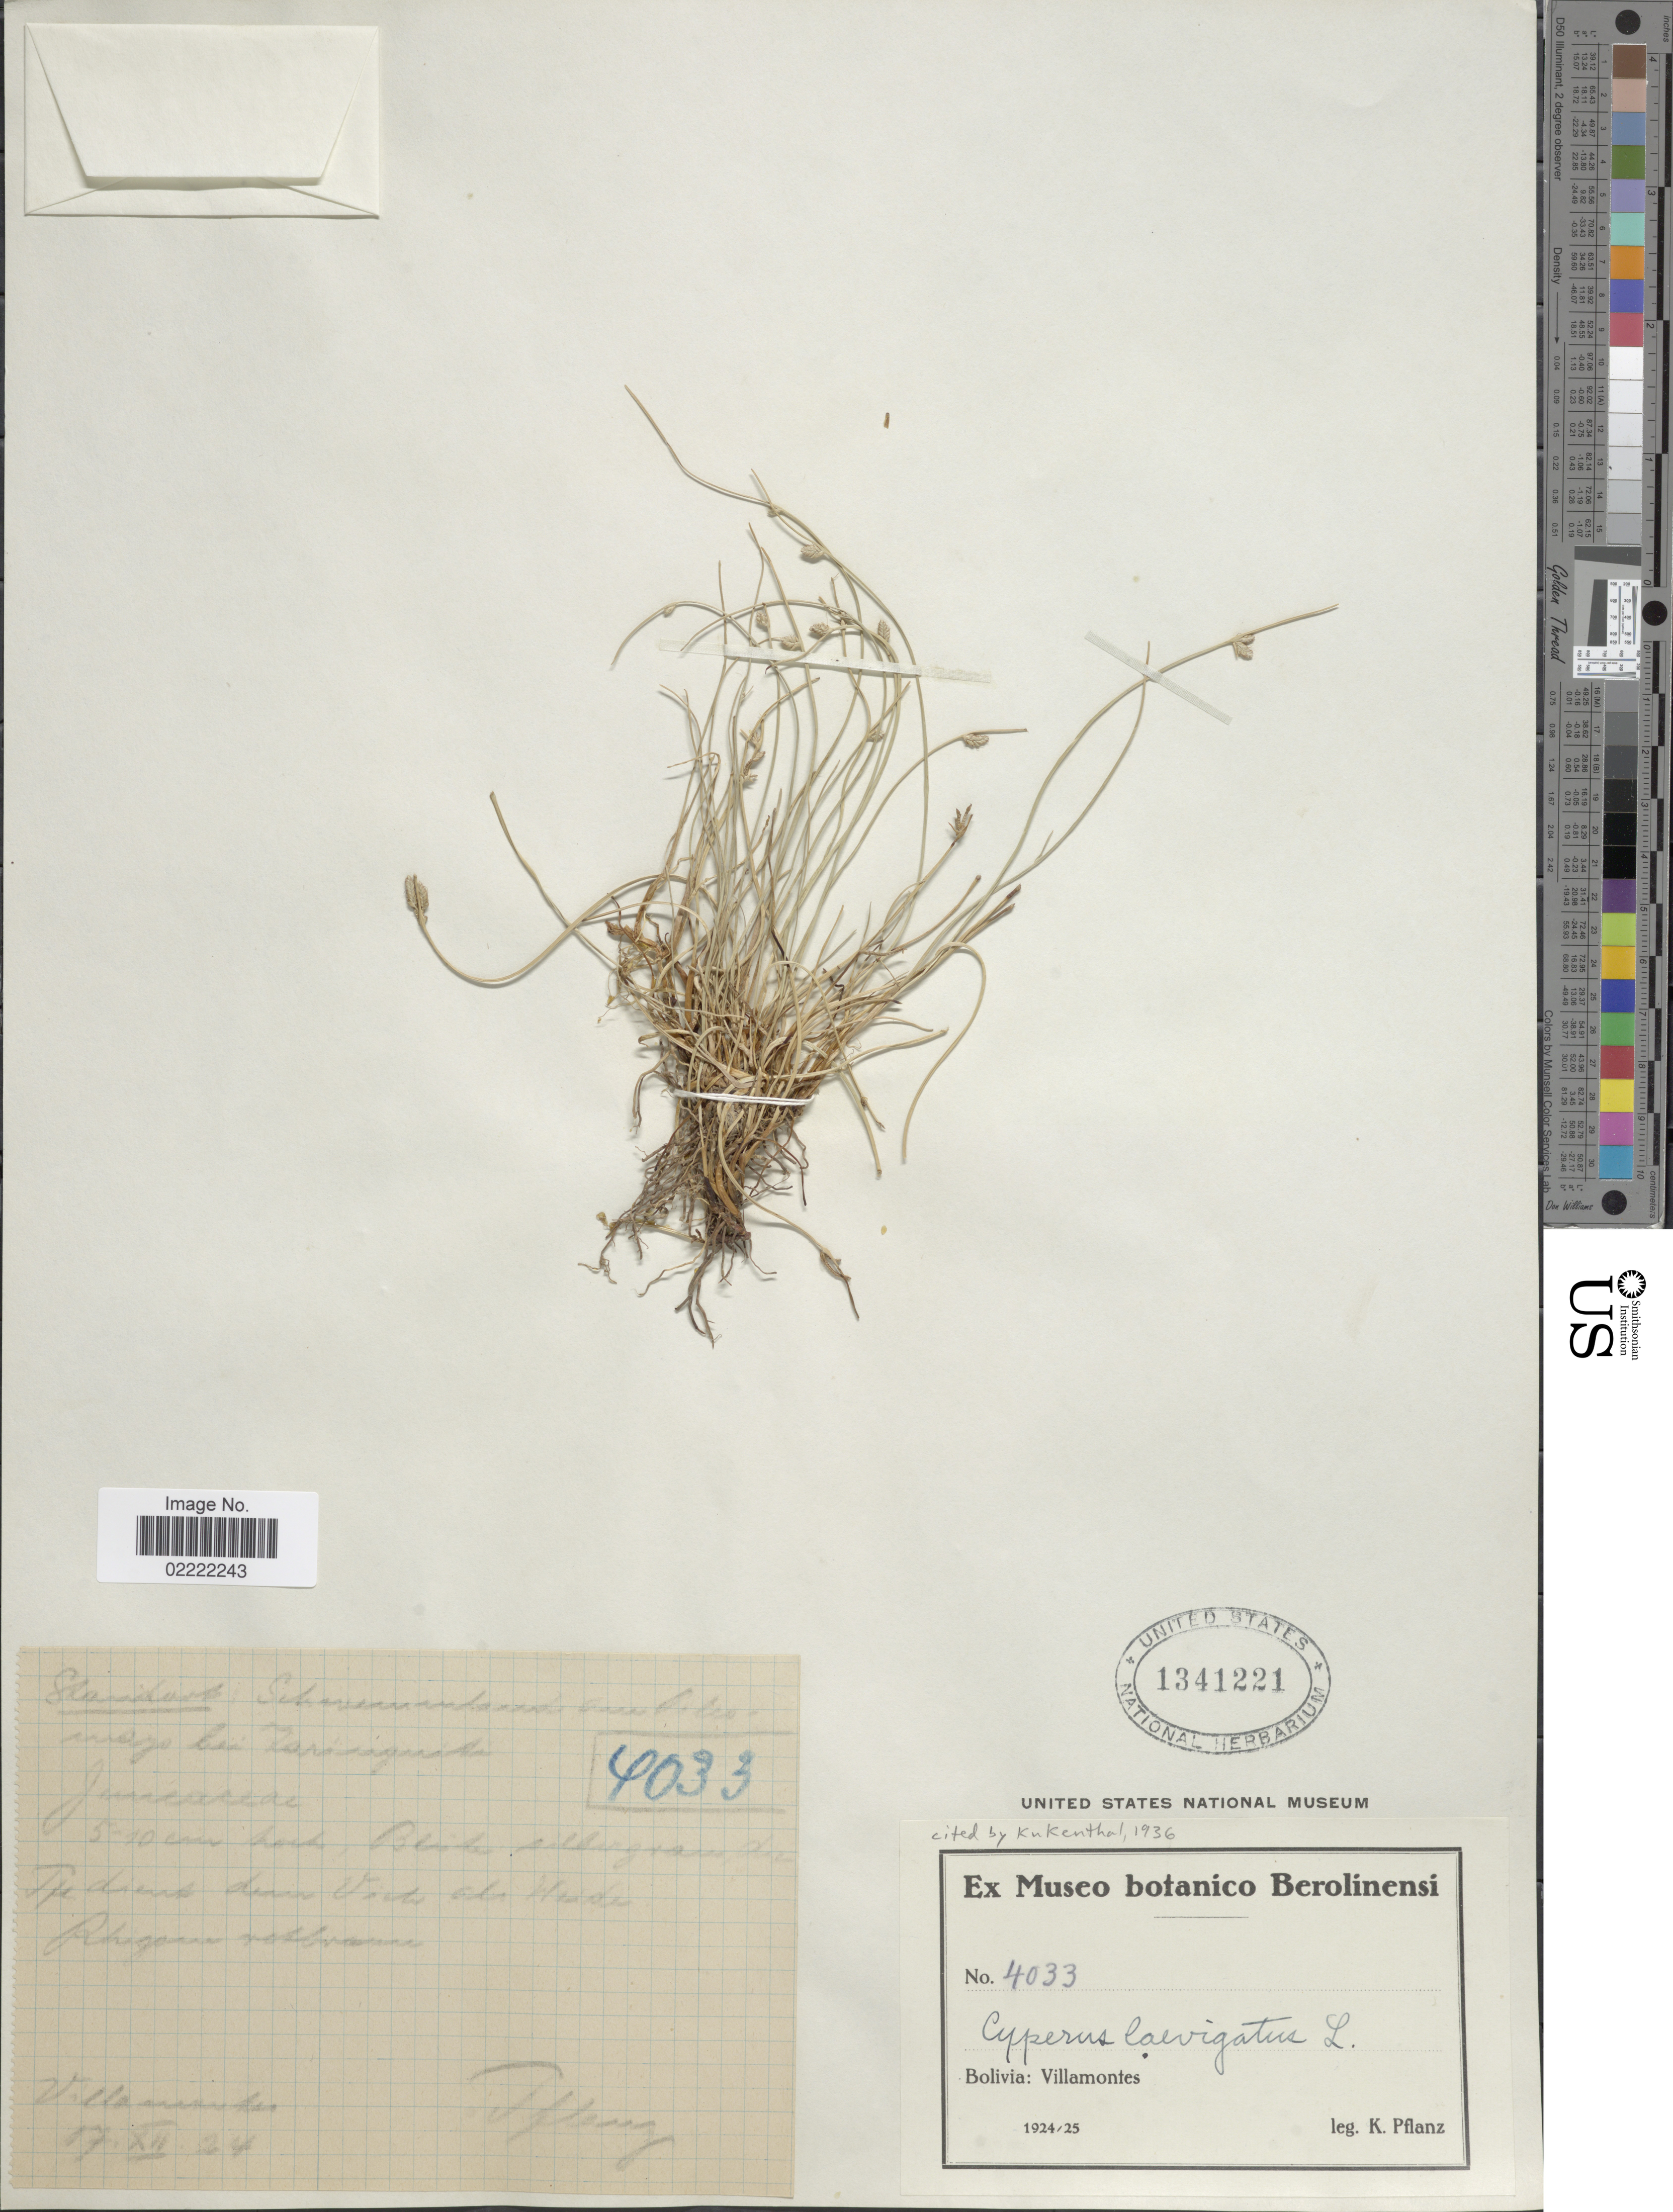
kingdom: Plantae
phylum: Tracheophyta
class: Liliopsida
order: Poales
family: Cyperaceae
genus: Cyperus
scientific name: Cyperus laevigatus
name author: L.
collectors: K. Pflanz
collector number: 4033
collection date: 1924-12-17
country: Bolivia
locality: Villamontes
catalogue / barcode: US 1341221